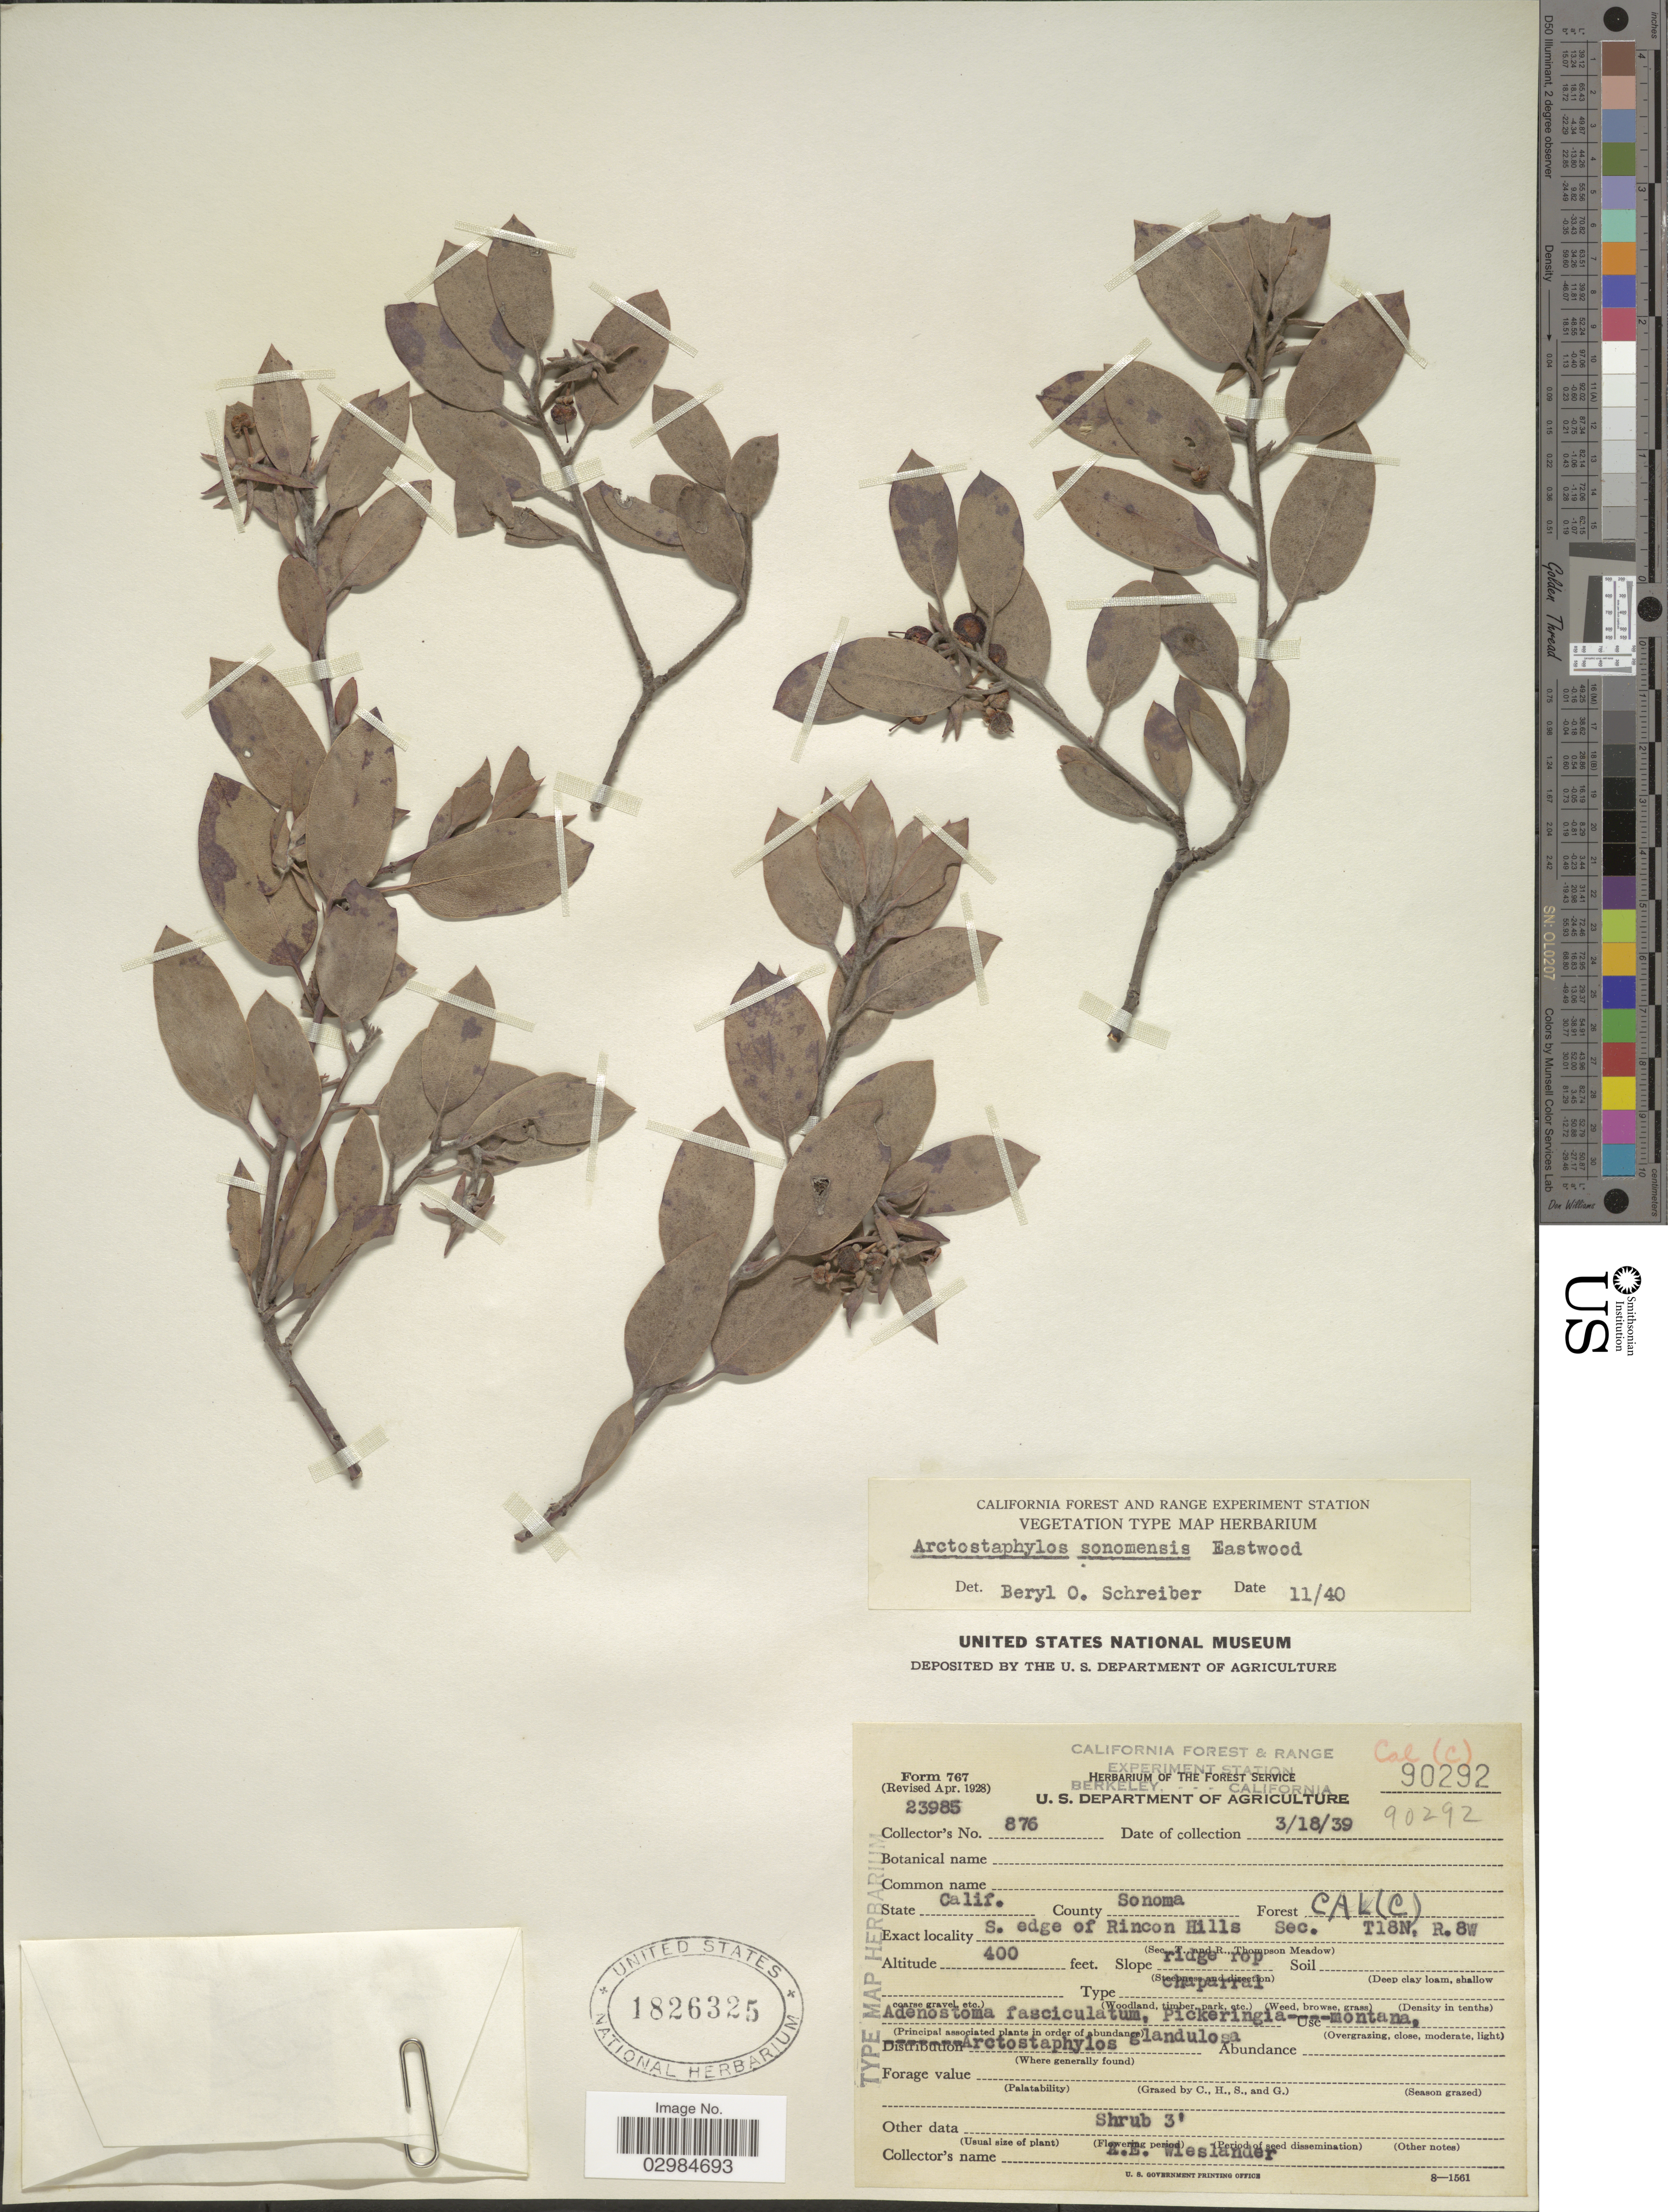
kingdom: Plantae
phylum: Tracheophyta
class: Magnoliopsida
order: Ericales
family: Ericaceae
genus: Arctostaphylos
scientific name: Arctostaphylos sonomensis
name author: Eastw.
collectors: A. E. Wieslander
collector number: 876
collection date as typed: Transcribed d/m/y: 18/3/39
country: United States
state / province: California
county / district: Sonoma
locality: County Sonoma. S. edge of Rincon Hills Sec. 718N, R8W.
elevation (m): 122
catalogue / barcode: US 1826325